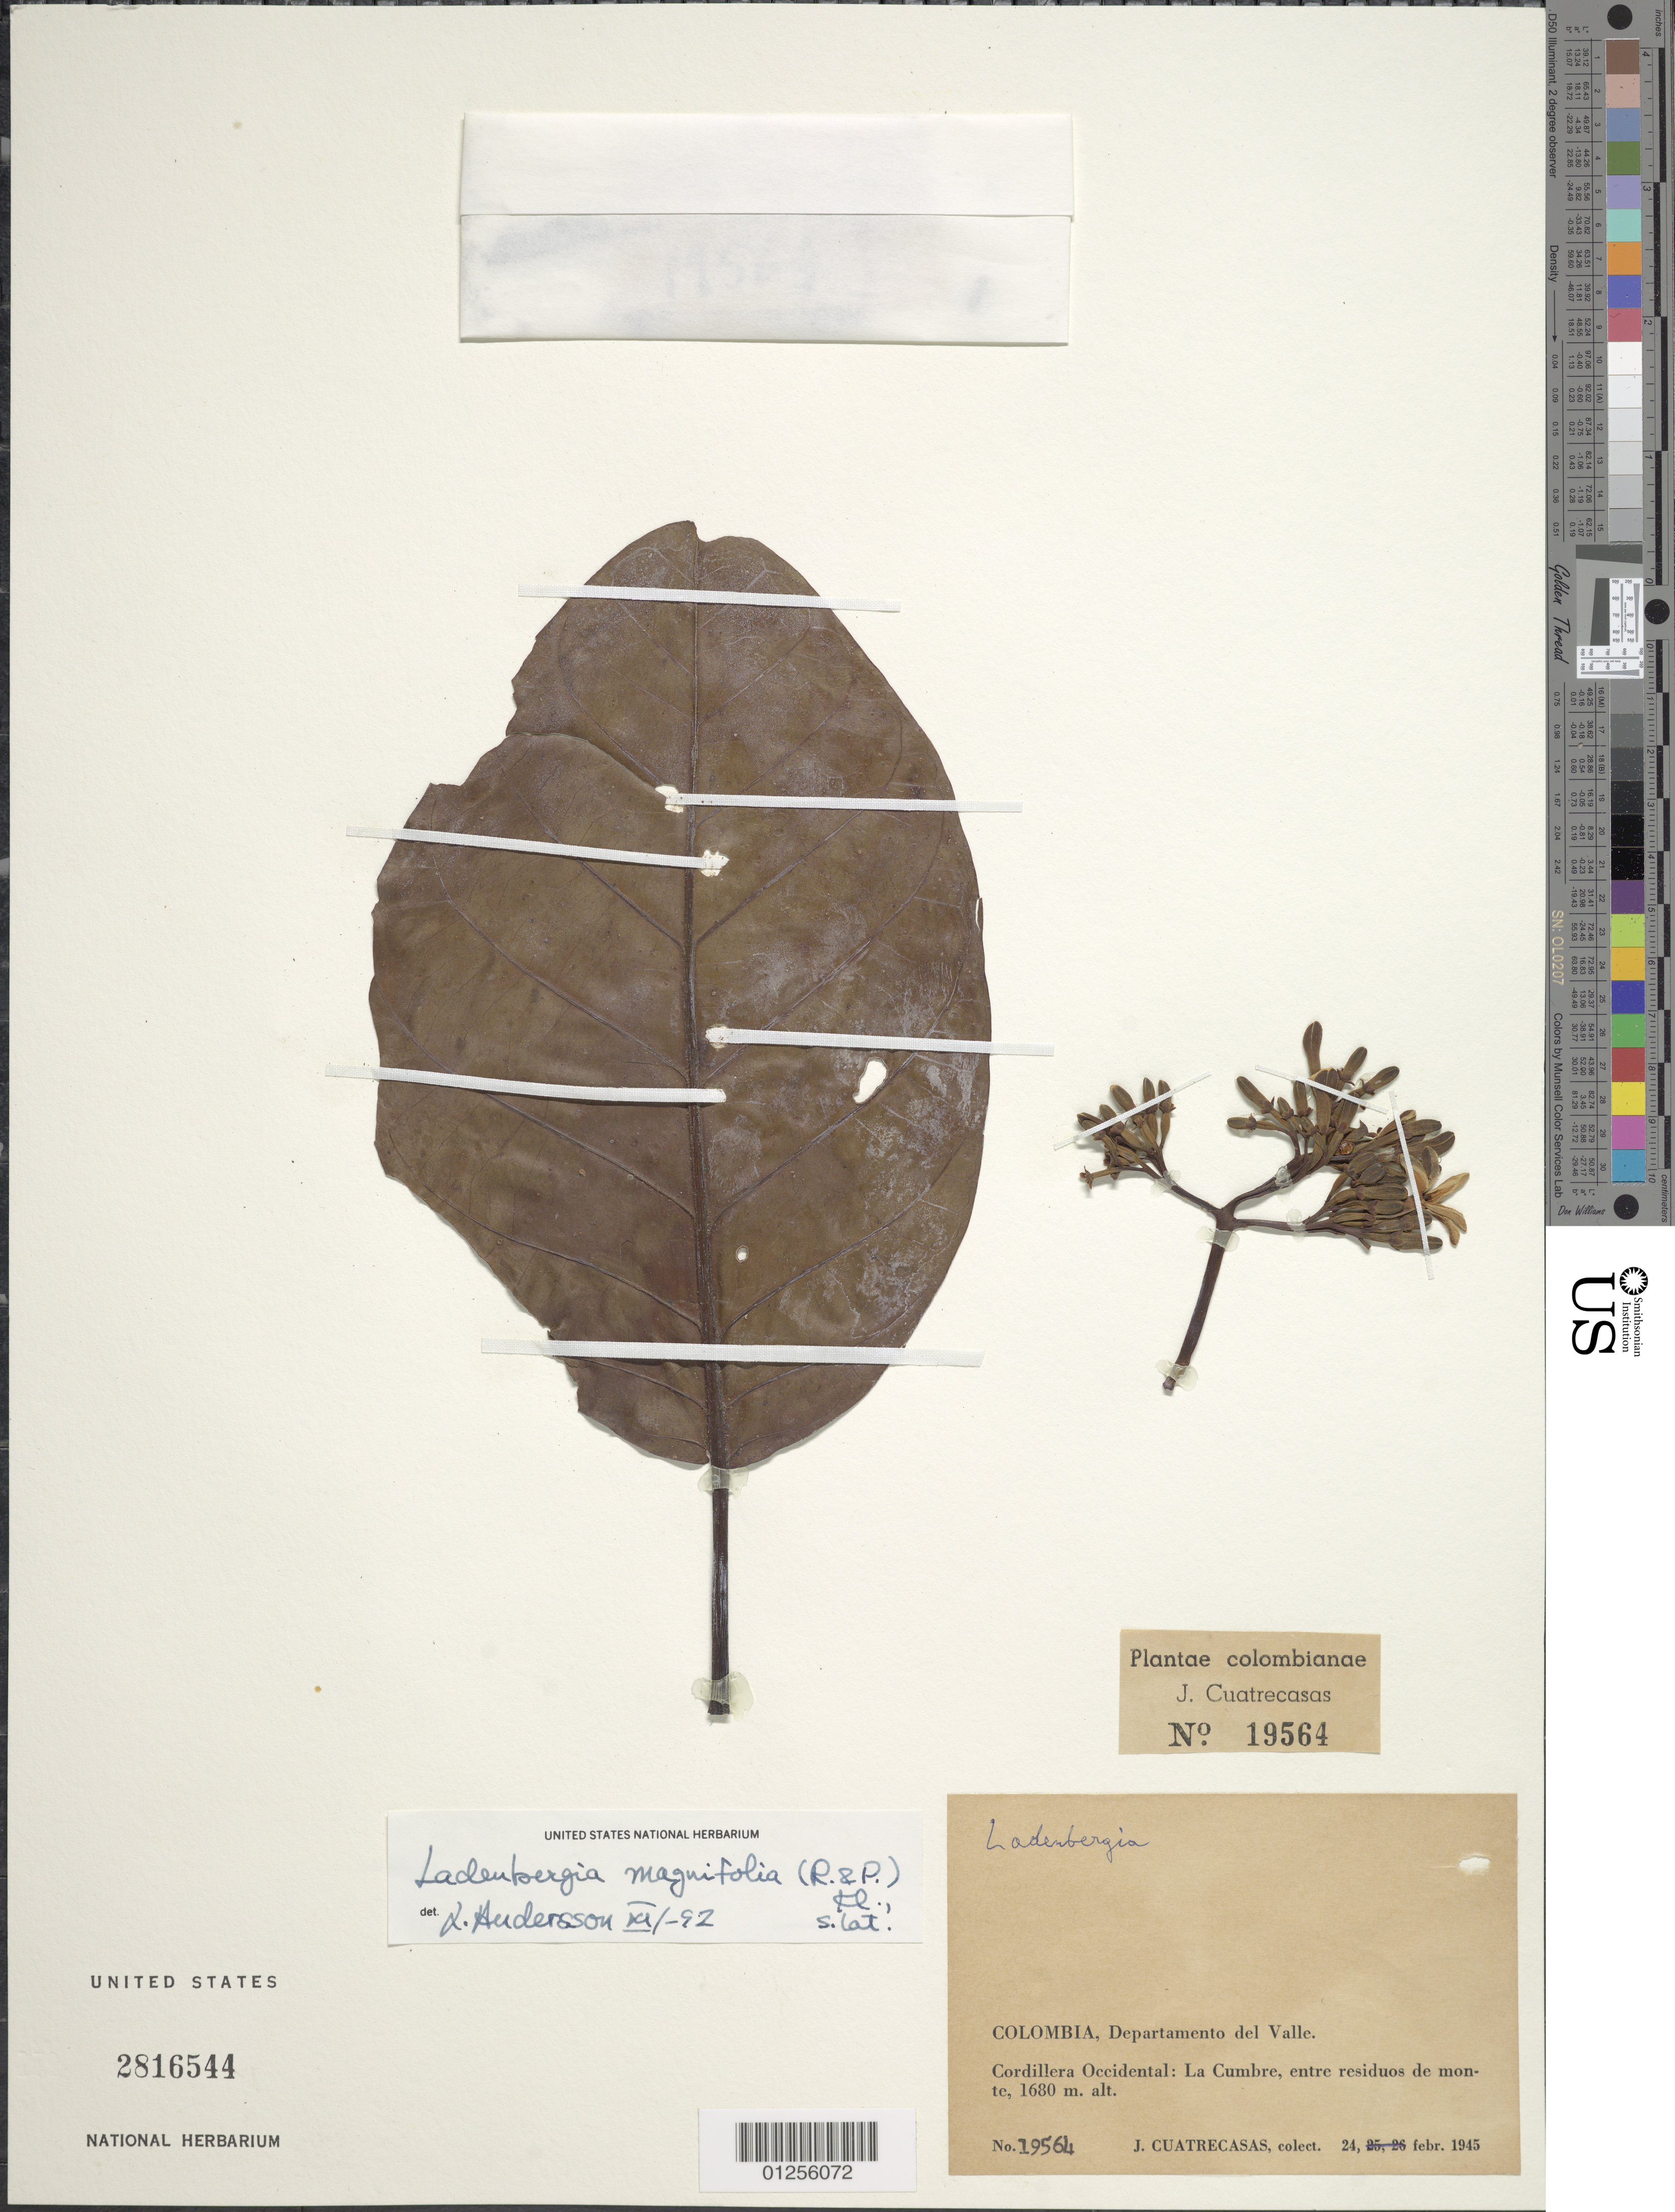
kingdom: Plantae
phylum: Tracheophyta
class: Magnoliopsida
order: Gentianales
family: Rubiaceae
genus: Ladenbergia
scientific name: Ladenbergia magnifolia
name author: (Ruiz & Pav.) Klotzsch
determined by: Anderson, L.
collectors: J. Cuatrecasas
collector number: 19564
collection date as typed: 24 Feb 1945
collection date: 1945-02-24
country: Colombia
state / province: Valle del Cauca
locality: Cordillera Occidental; la Cumbe, entre residuos de Monte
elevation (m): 1680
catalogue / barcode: US 2816544